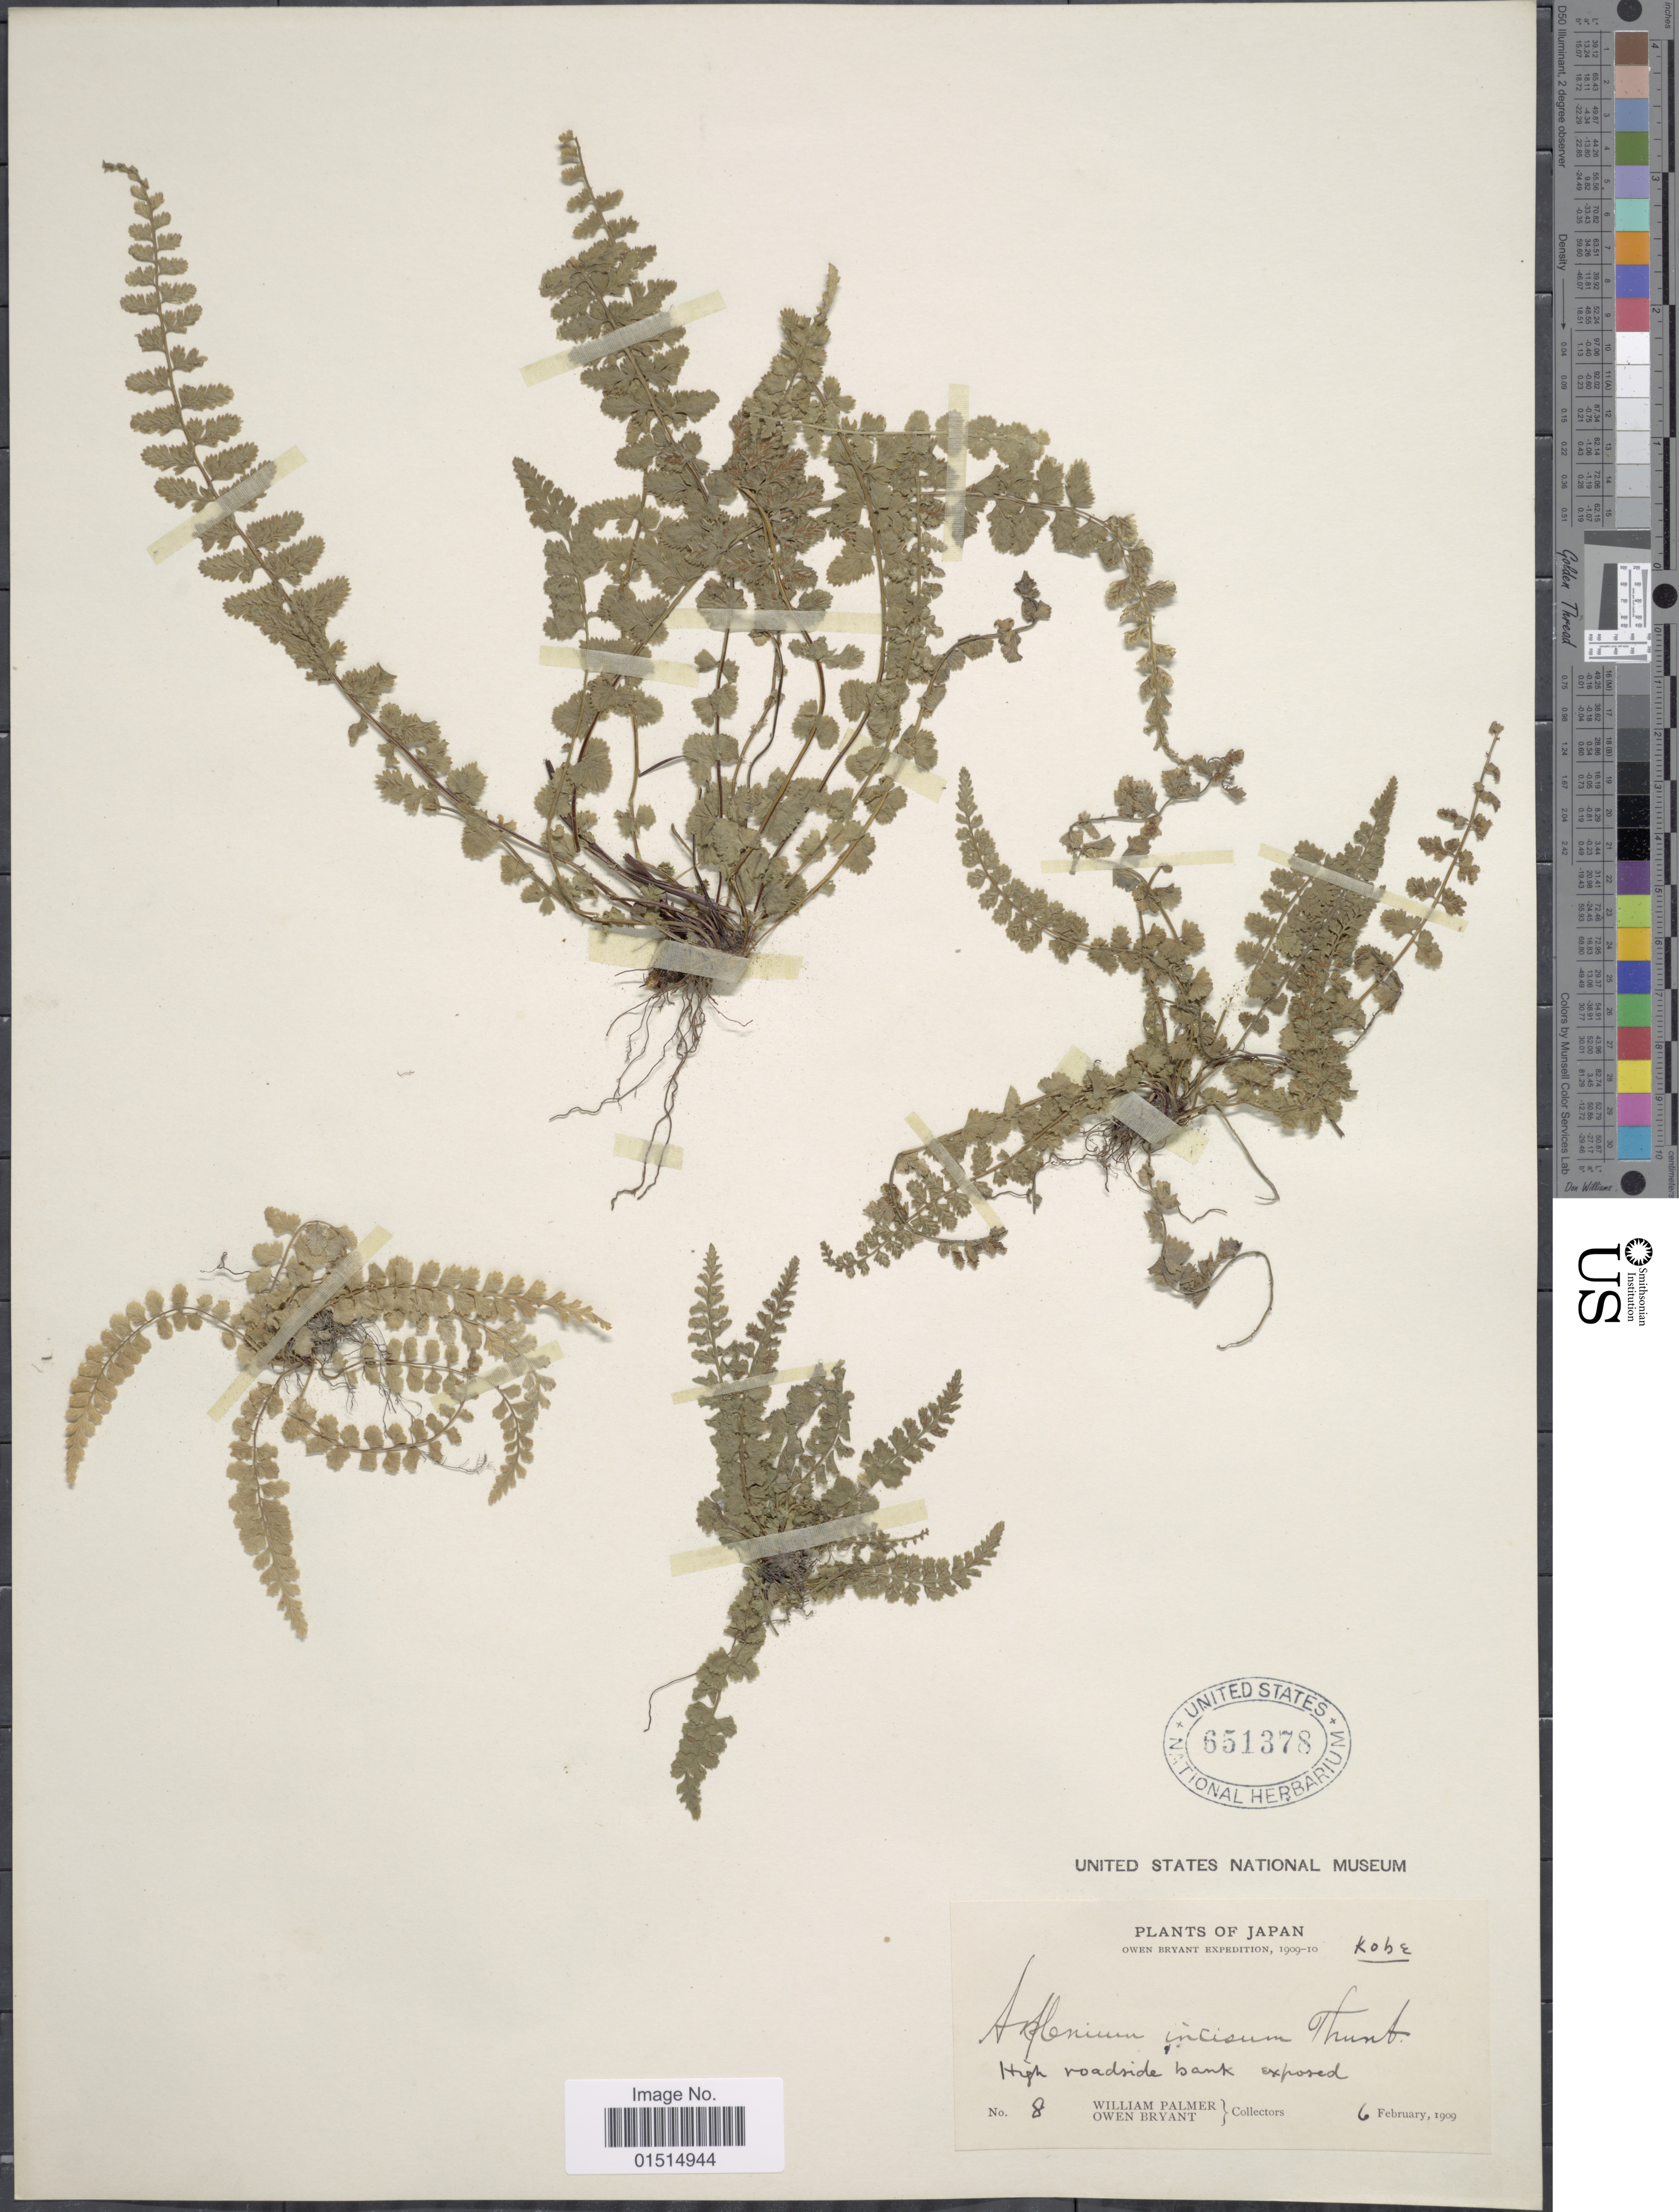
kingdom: Plantae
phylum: Tracheophyta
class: Polypodiopsida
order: Polypodiales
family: Aspleniaceae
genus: Asplenium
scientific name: Asplenium incisum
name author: Thunb.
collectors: W. Palmer & O. Bryant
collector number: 8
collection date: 1909-02-06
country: China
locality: Kobe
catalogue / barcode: US 651378